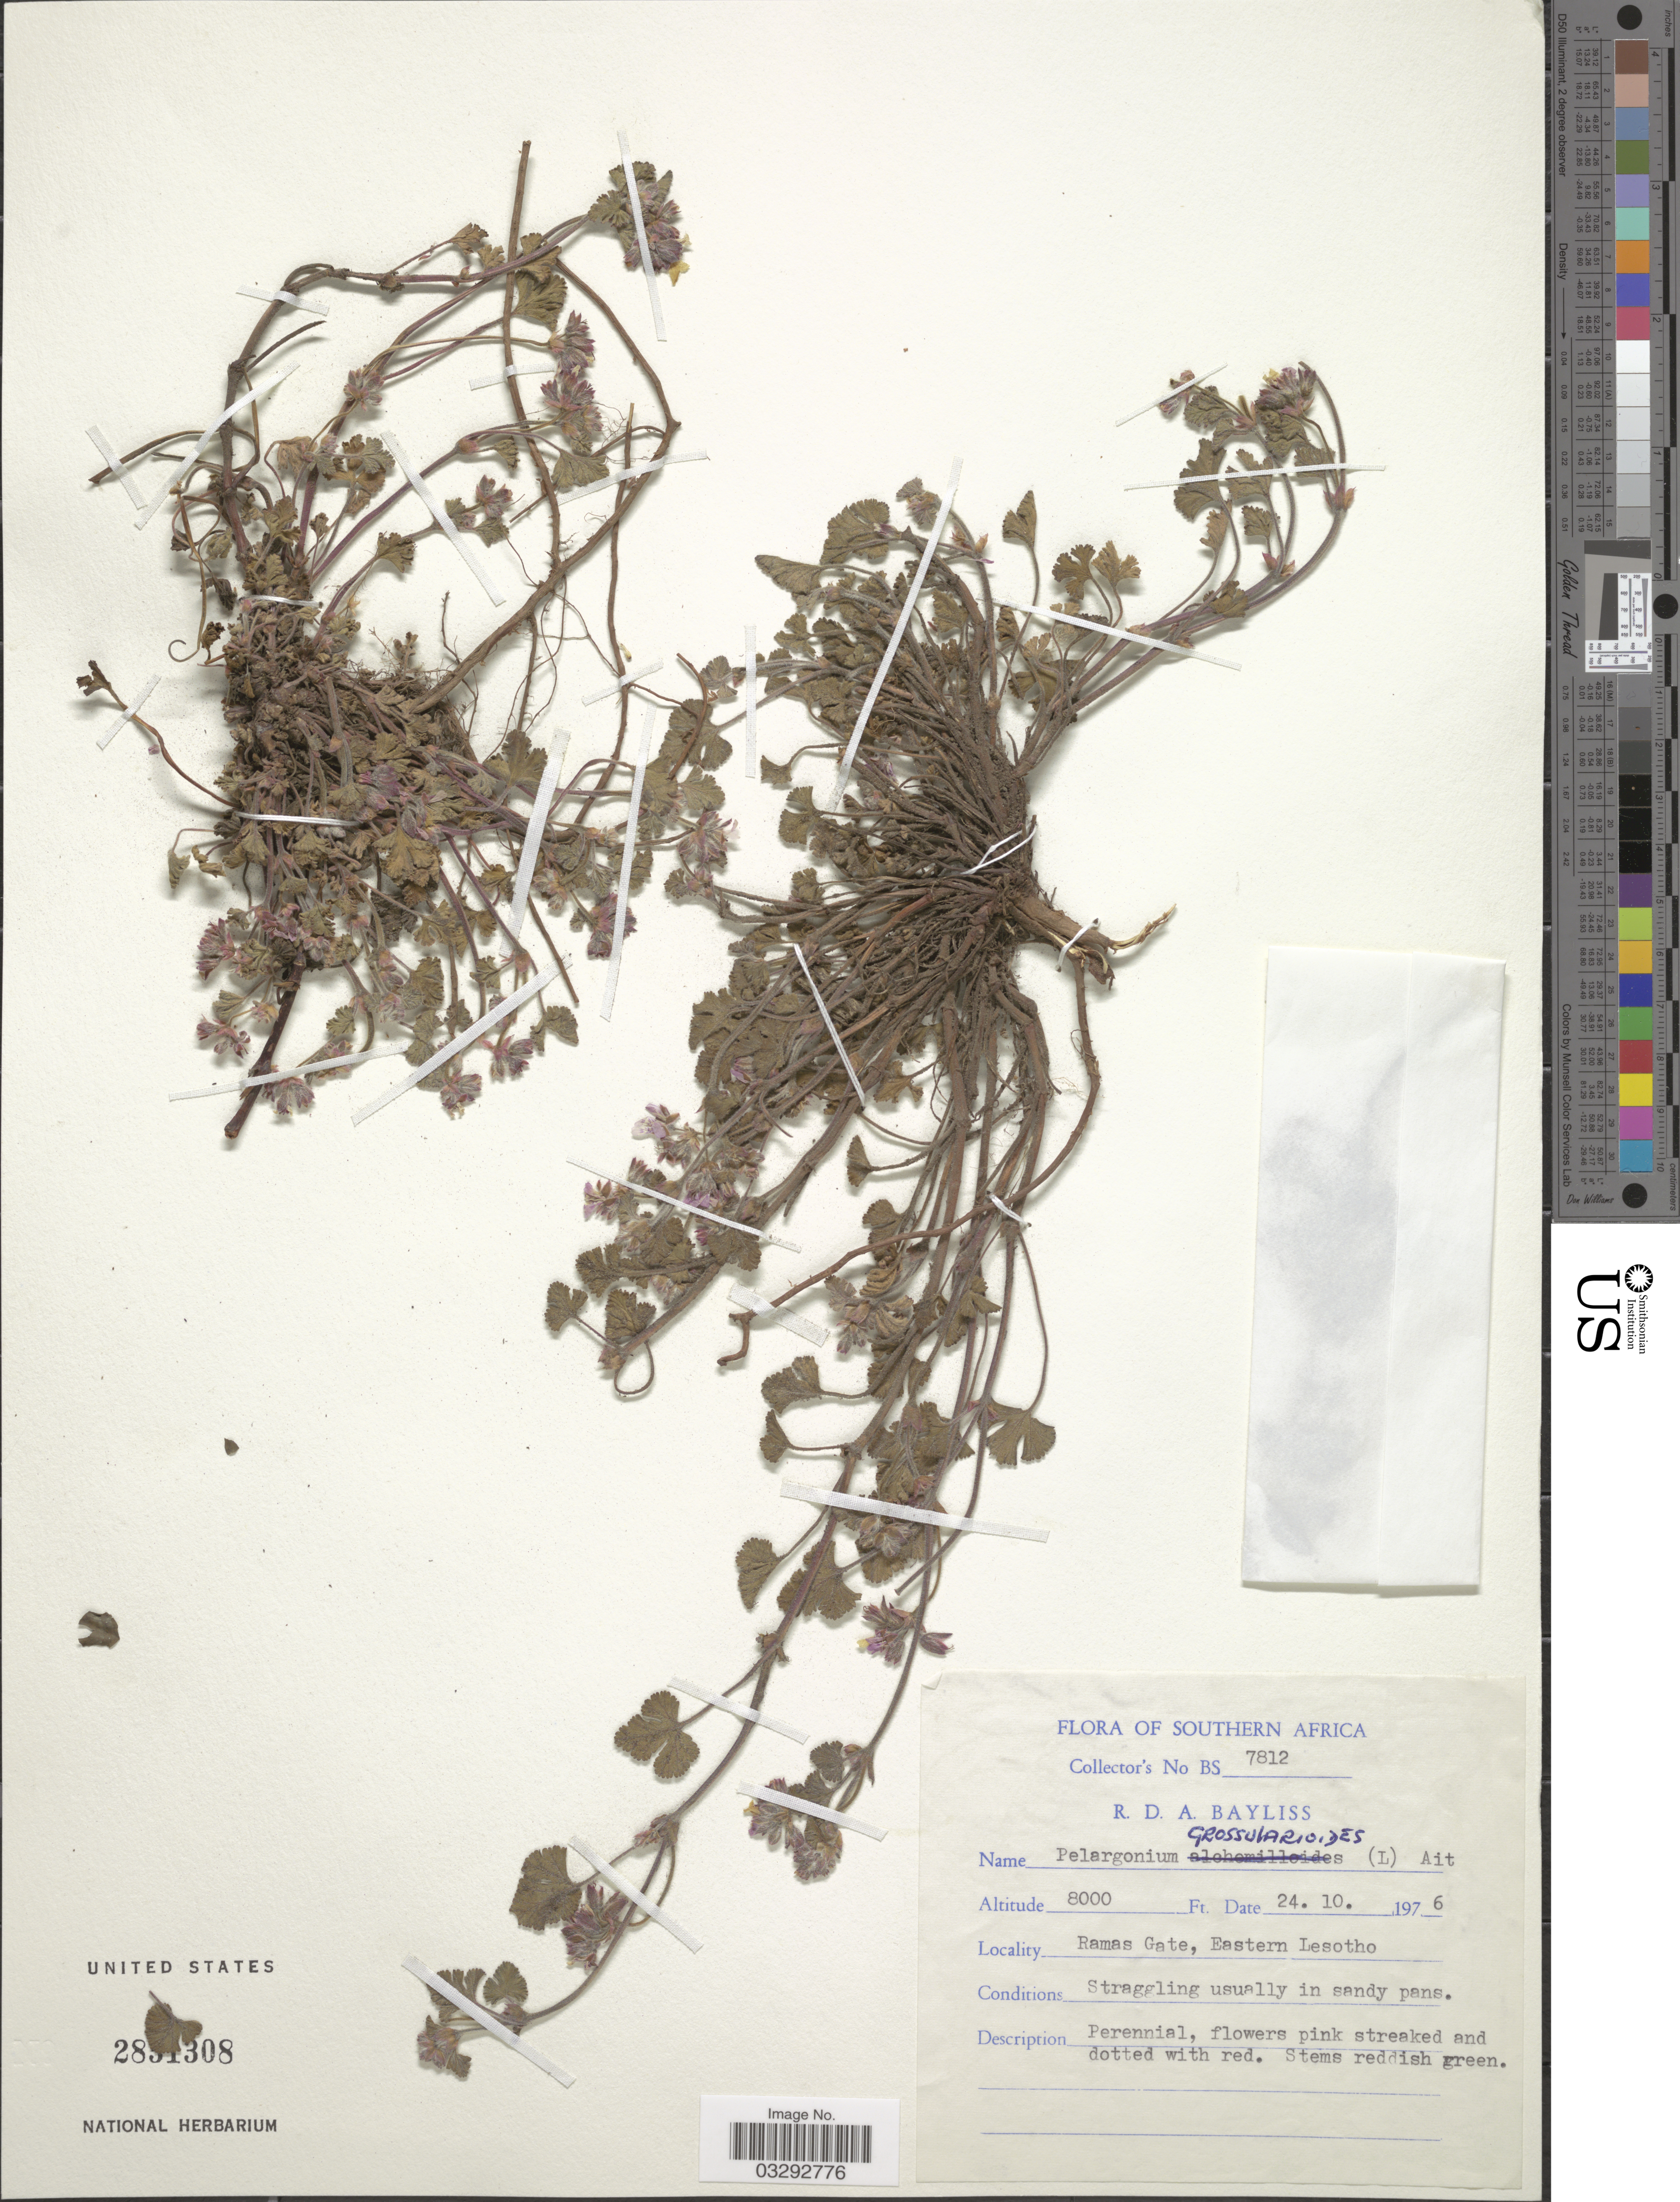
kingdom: Plantae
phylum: Tracheophyta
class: Magnoliopsida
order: Geraniales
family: Geraniaceae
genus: Pelargonium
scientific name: Pelargonium grossularioides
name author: (L.) L'Hér.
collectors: R. Bayliss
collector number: BS 7812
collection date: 1976-10-24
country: Lesotho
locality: Southern Africa. Ramas Gate, Eastern Lesotho.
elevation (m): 2438